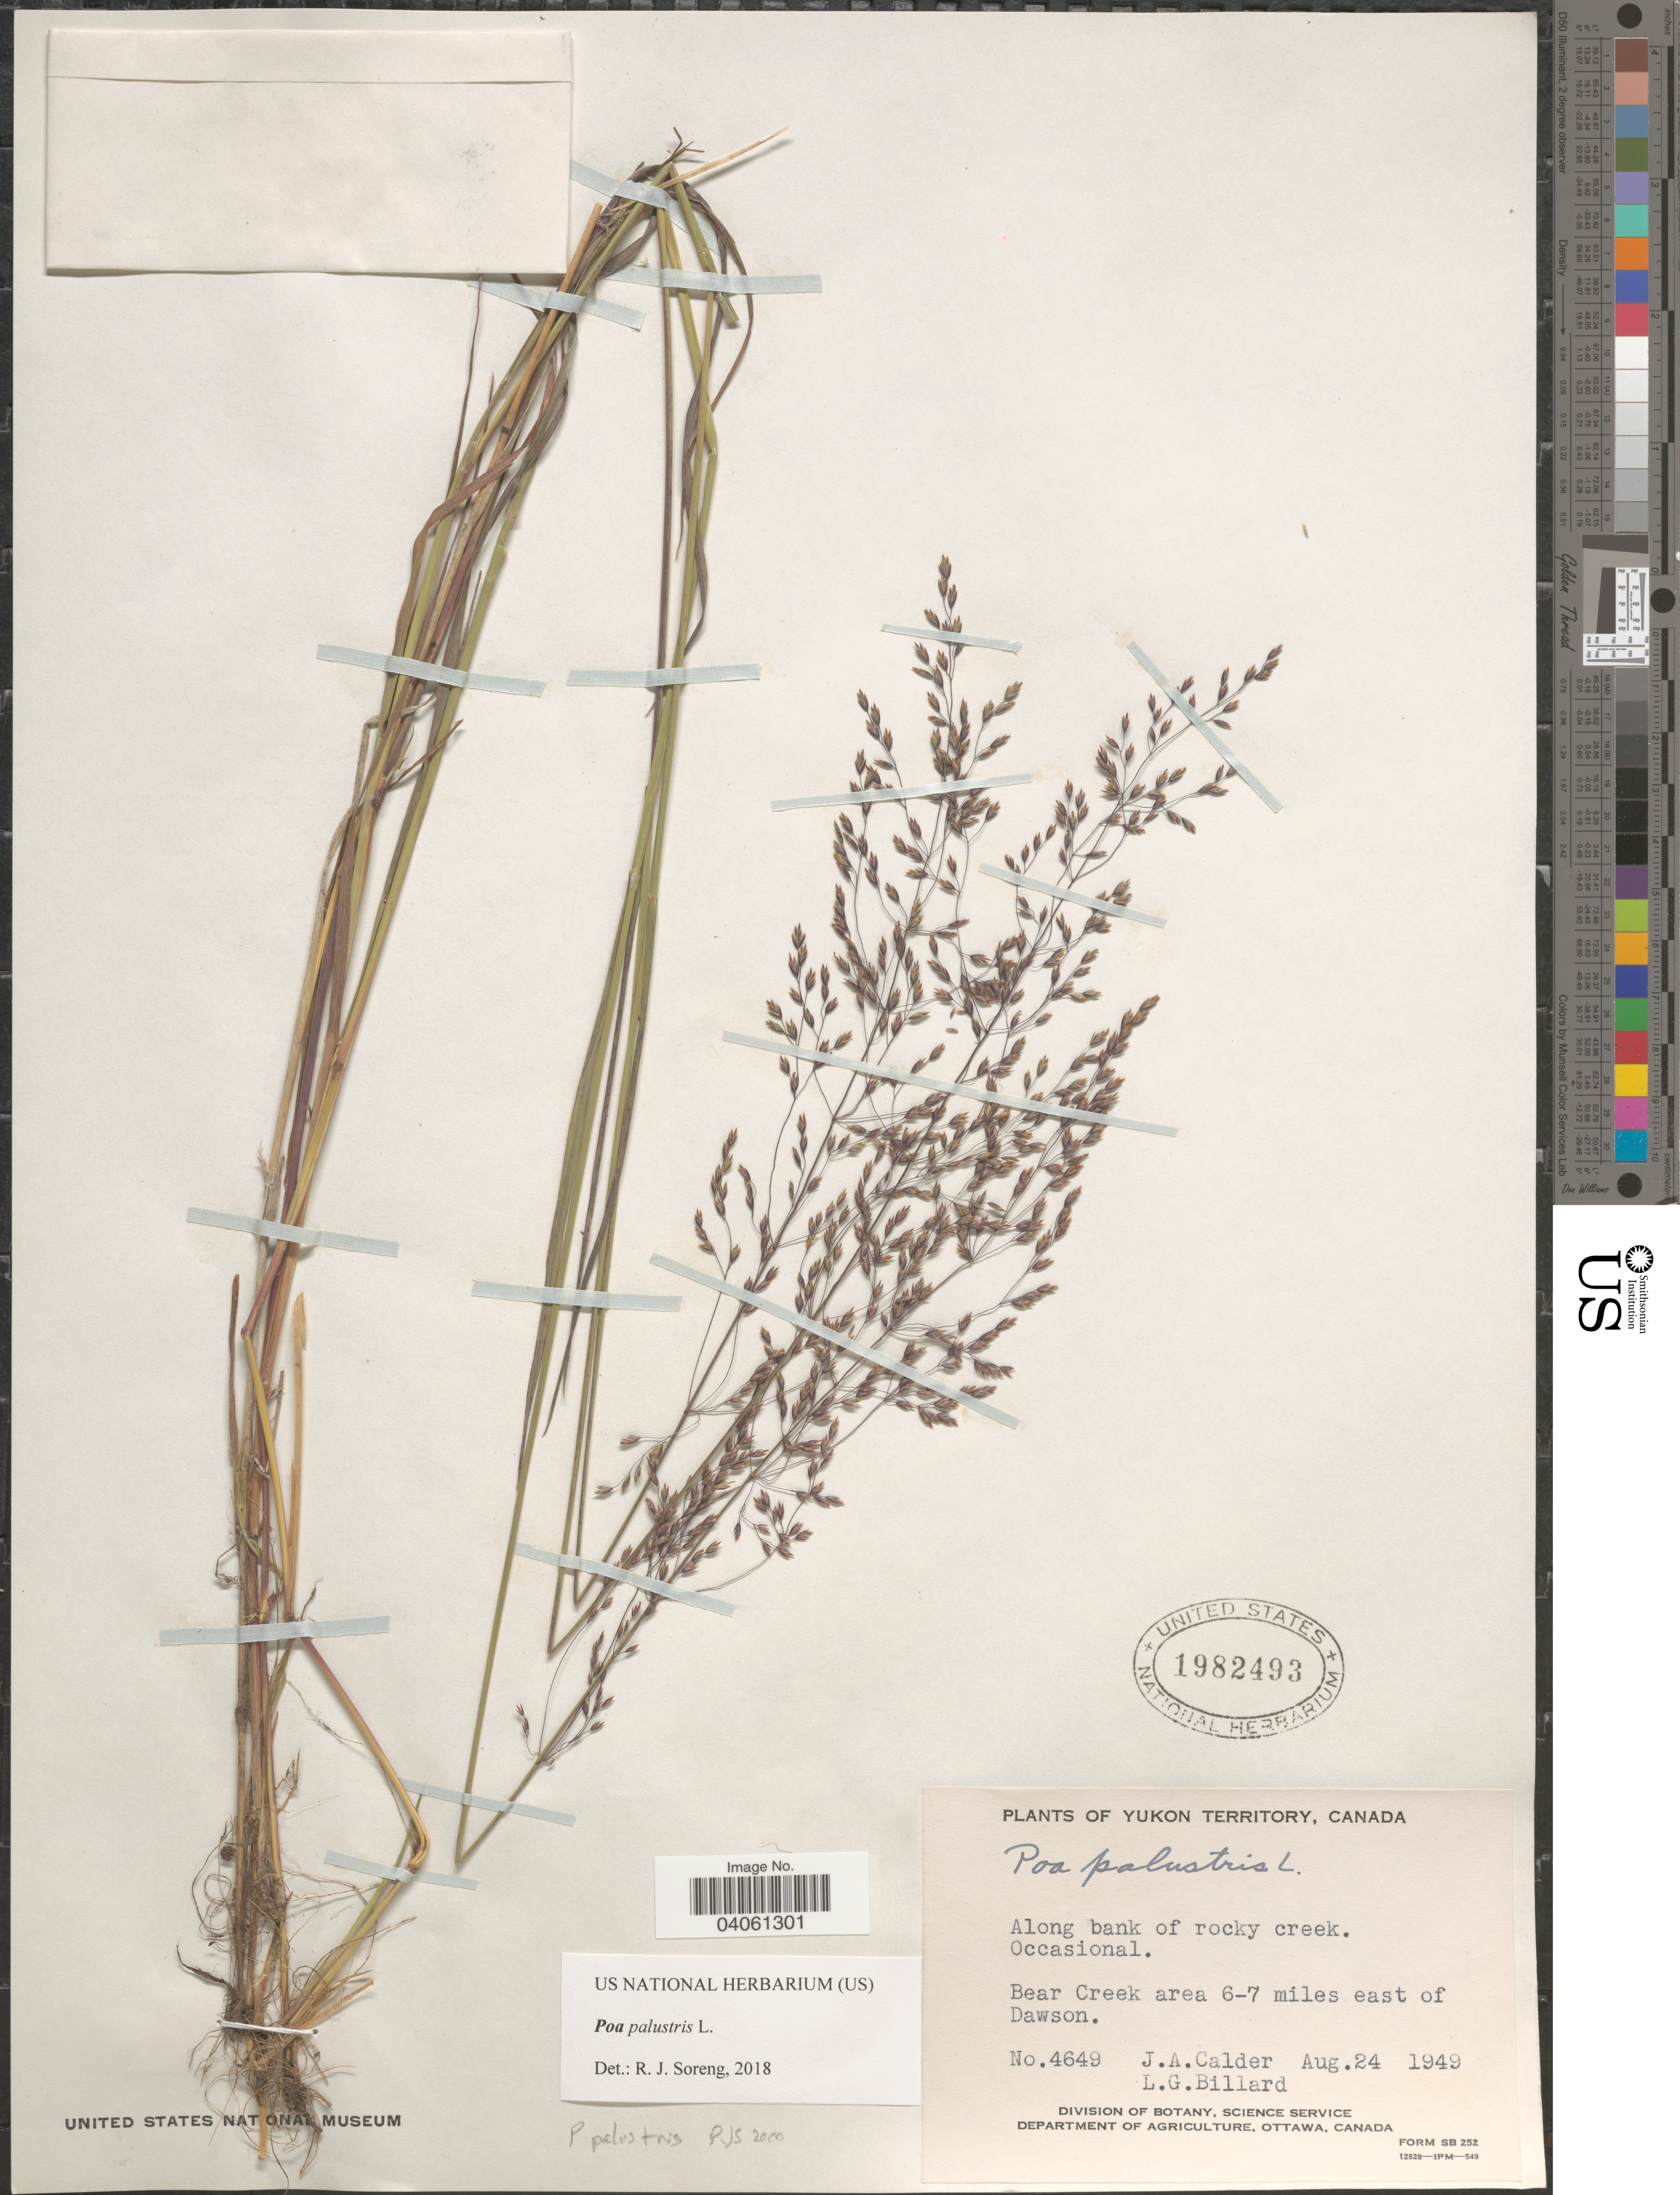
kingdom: Plantae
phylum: Tracheophyta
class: Liliopsida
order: Poales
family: Poaceae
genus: Poa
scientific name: Poa palustris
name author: L.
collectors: J. A. Calder & L. Billard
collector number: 4649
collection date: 1949-08-24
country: Canada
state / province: Yukon Territory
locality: Along bank of rocky creek. Bear Creek area 6-7 miles east of Dawson.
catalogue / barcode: US 1982493